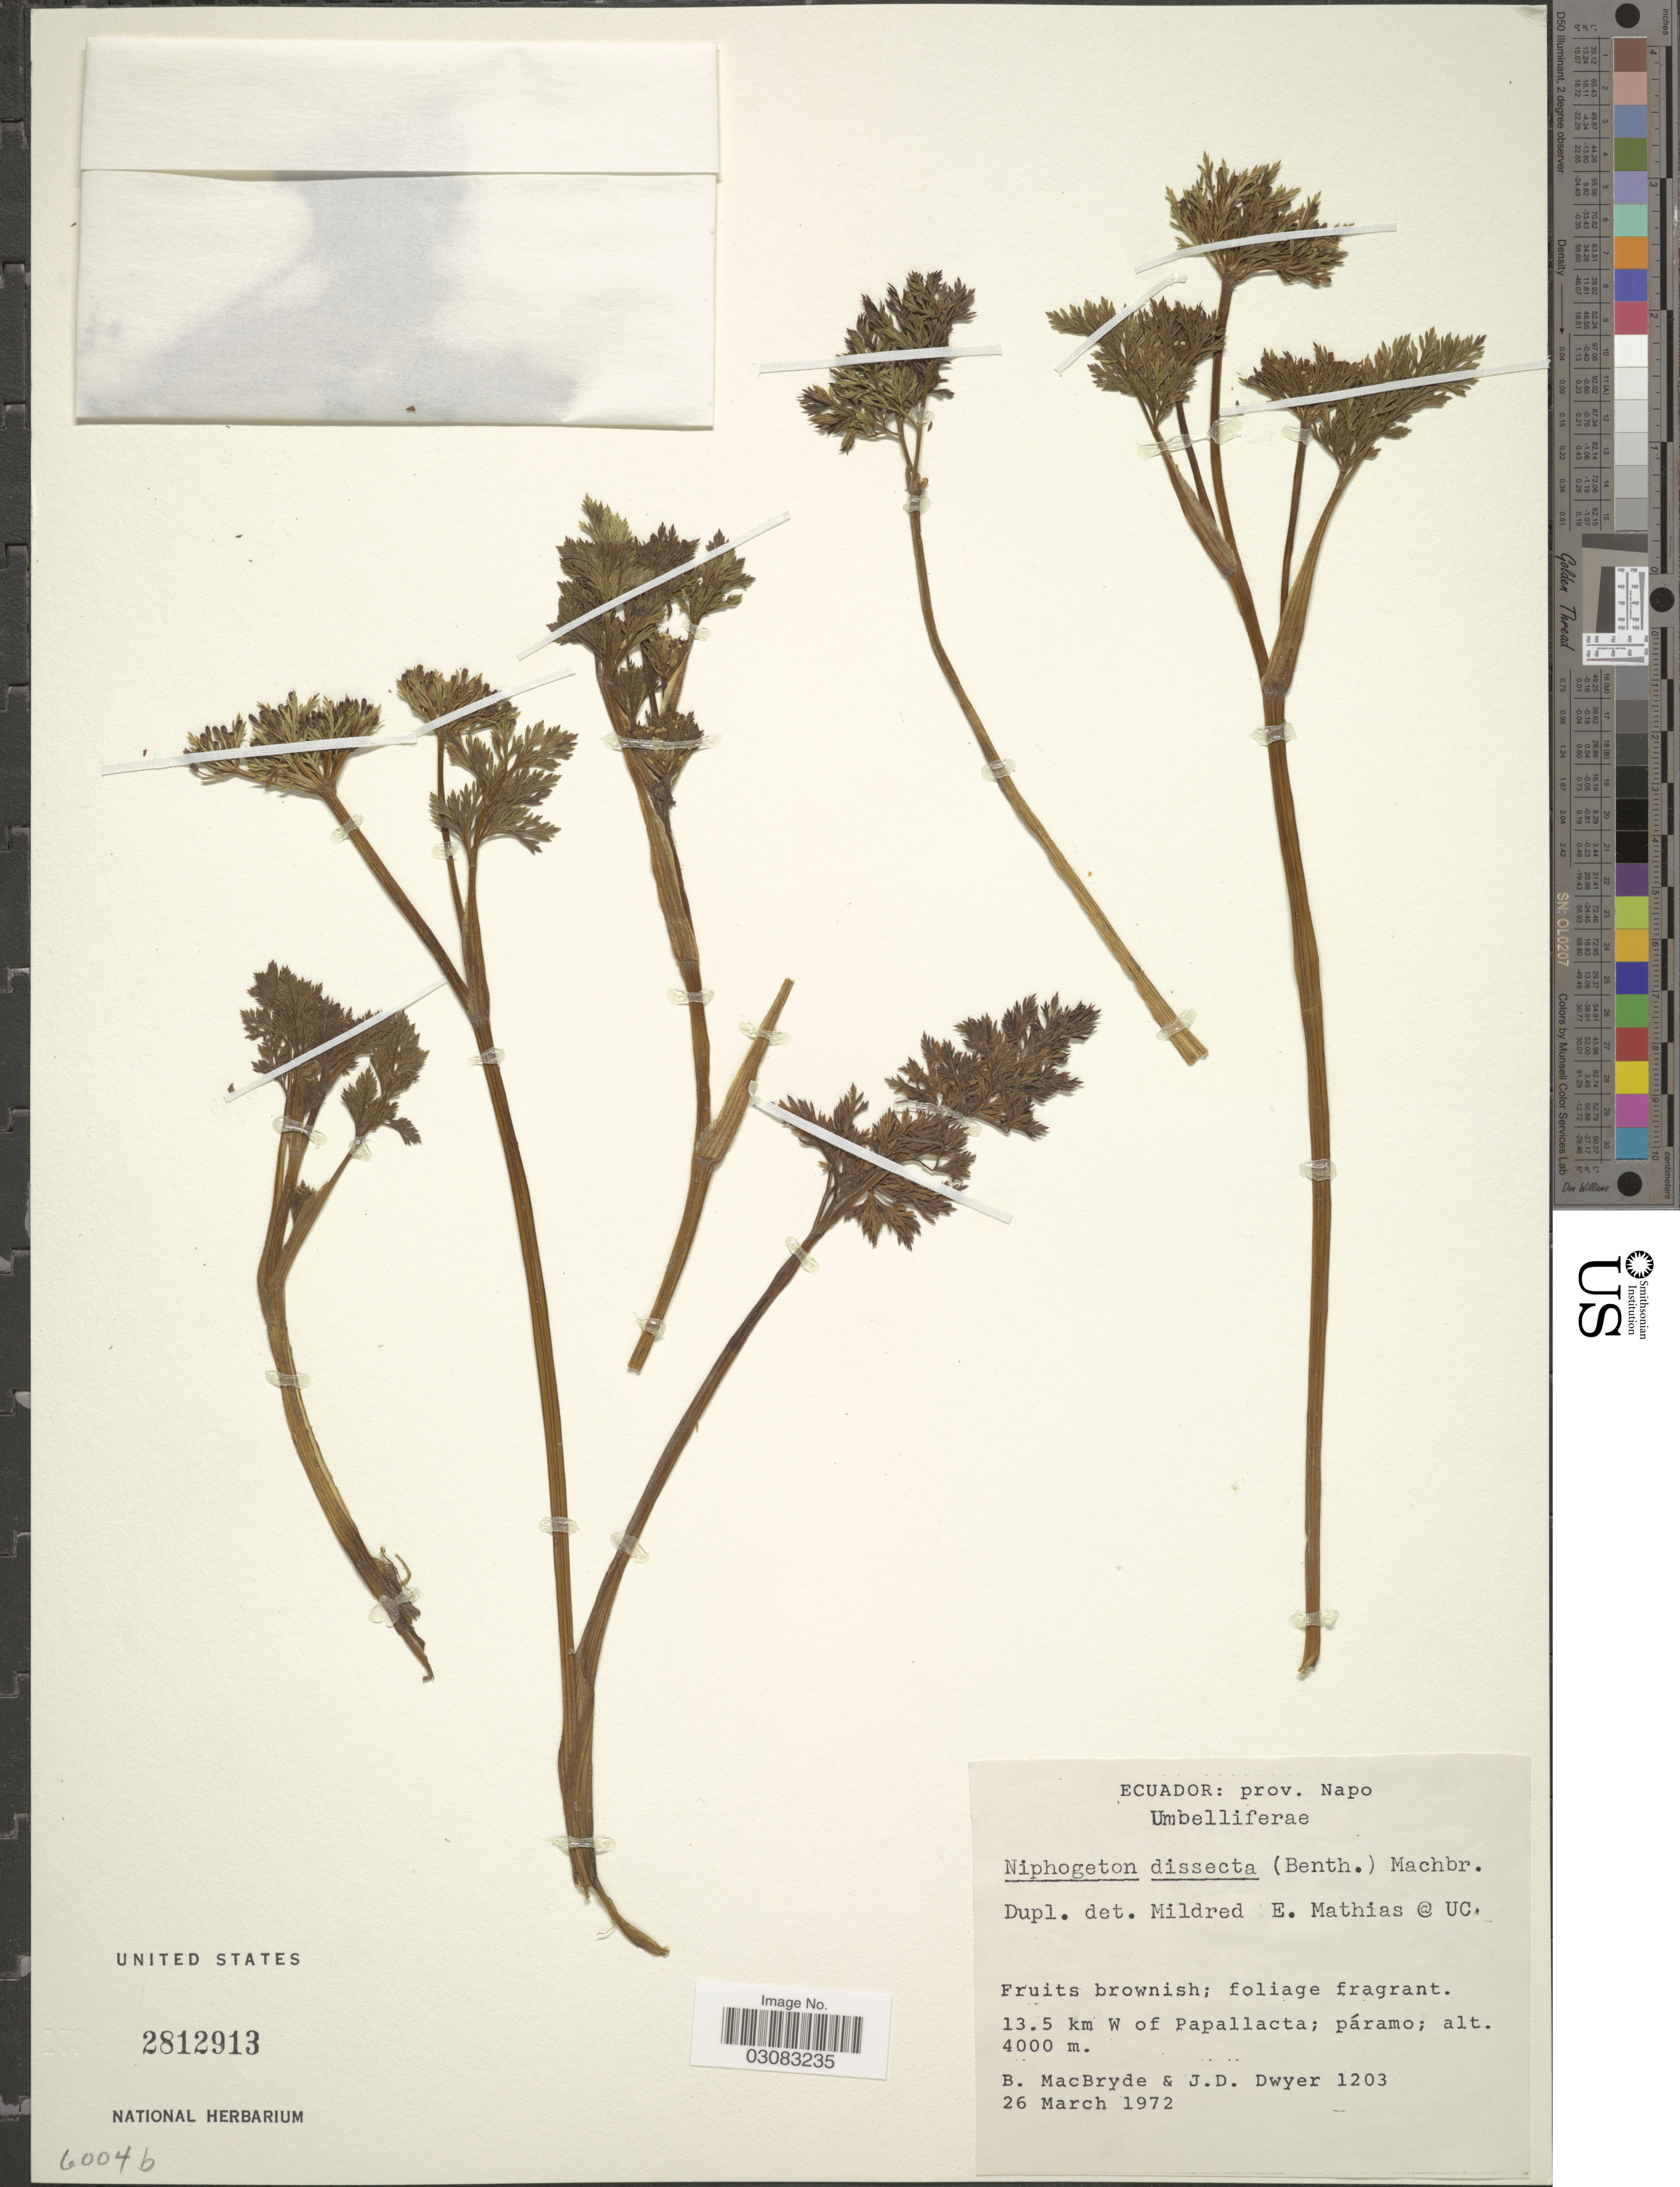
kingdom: Plantae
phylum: Tracheophyta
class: Magnoliopsida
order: Apiales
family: Apiaceae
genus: Niphogeton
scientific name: Niphogeton dissecta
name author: (Benth.) J.F. Macbr.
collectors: B. MacBryde & J. D. Dwyer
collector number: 1203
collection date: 1972-03-26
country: Ecuador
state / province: Napo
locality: Prov. Napo. 13.5 km W of Papallacta; páramo.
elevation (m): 4000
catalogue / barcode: US 2812913